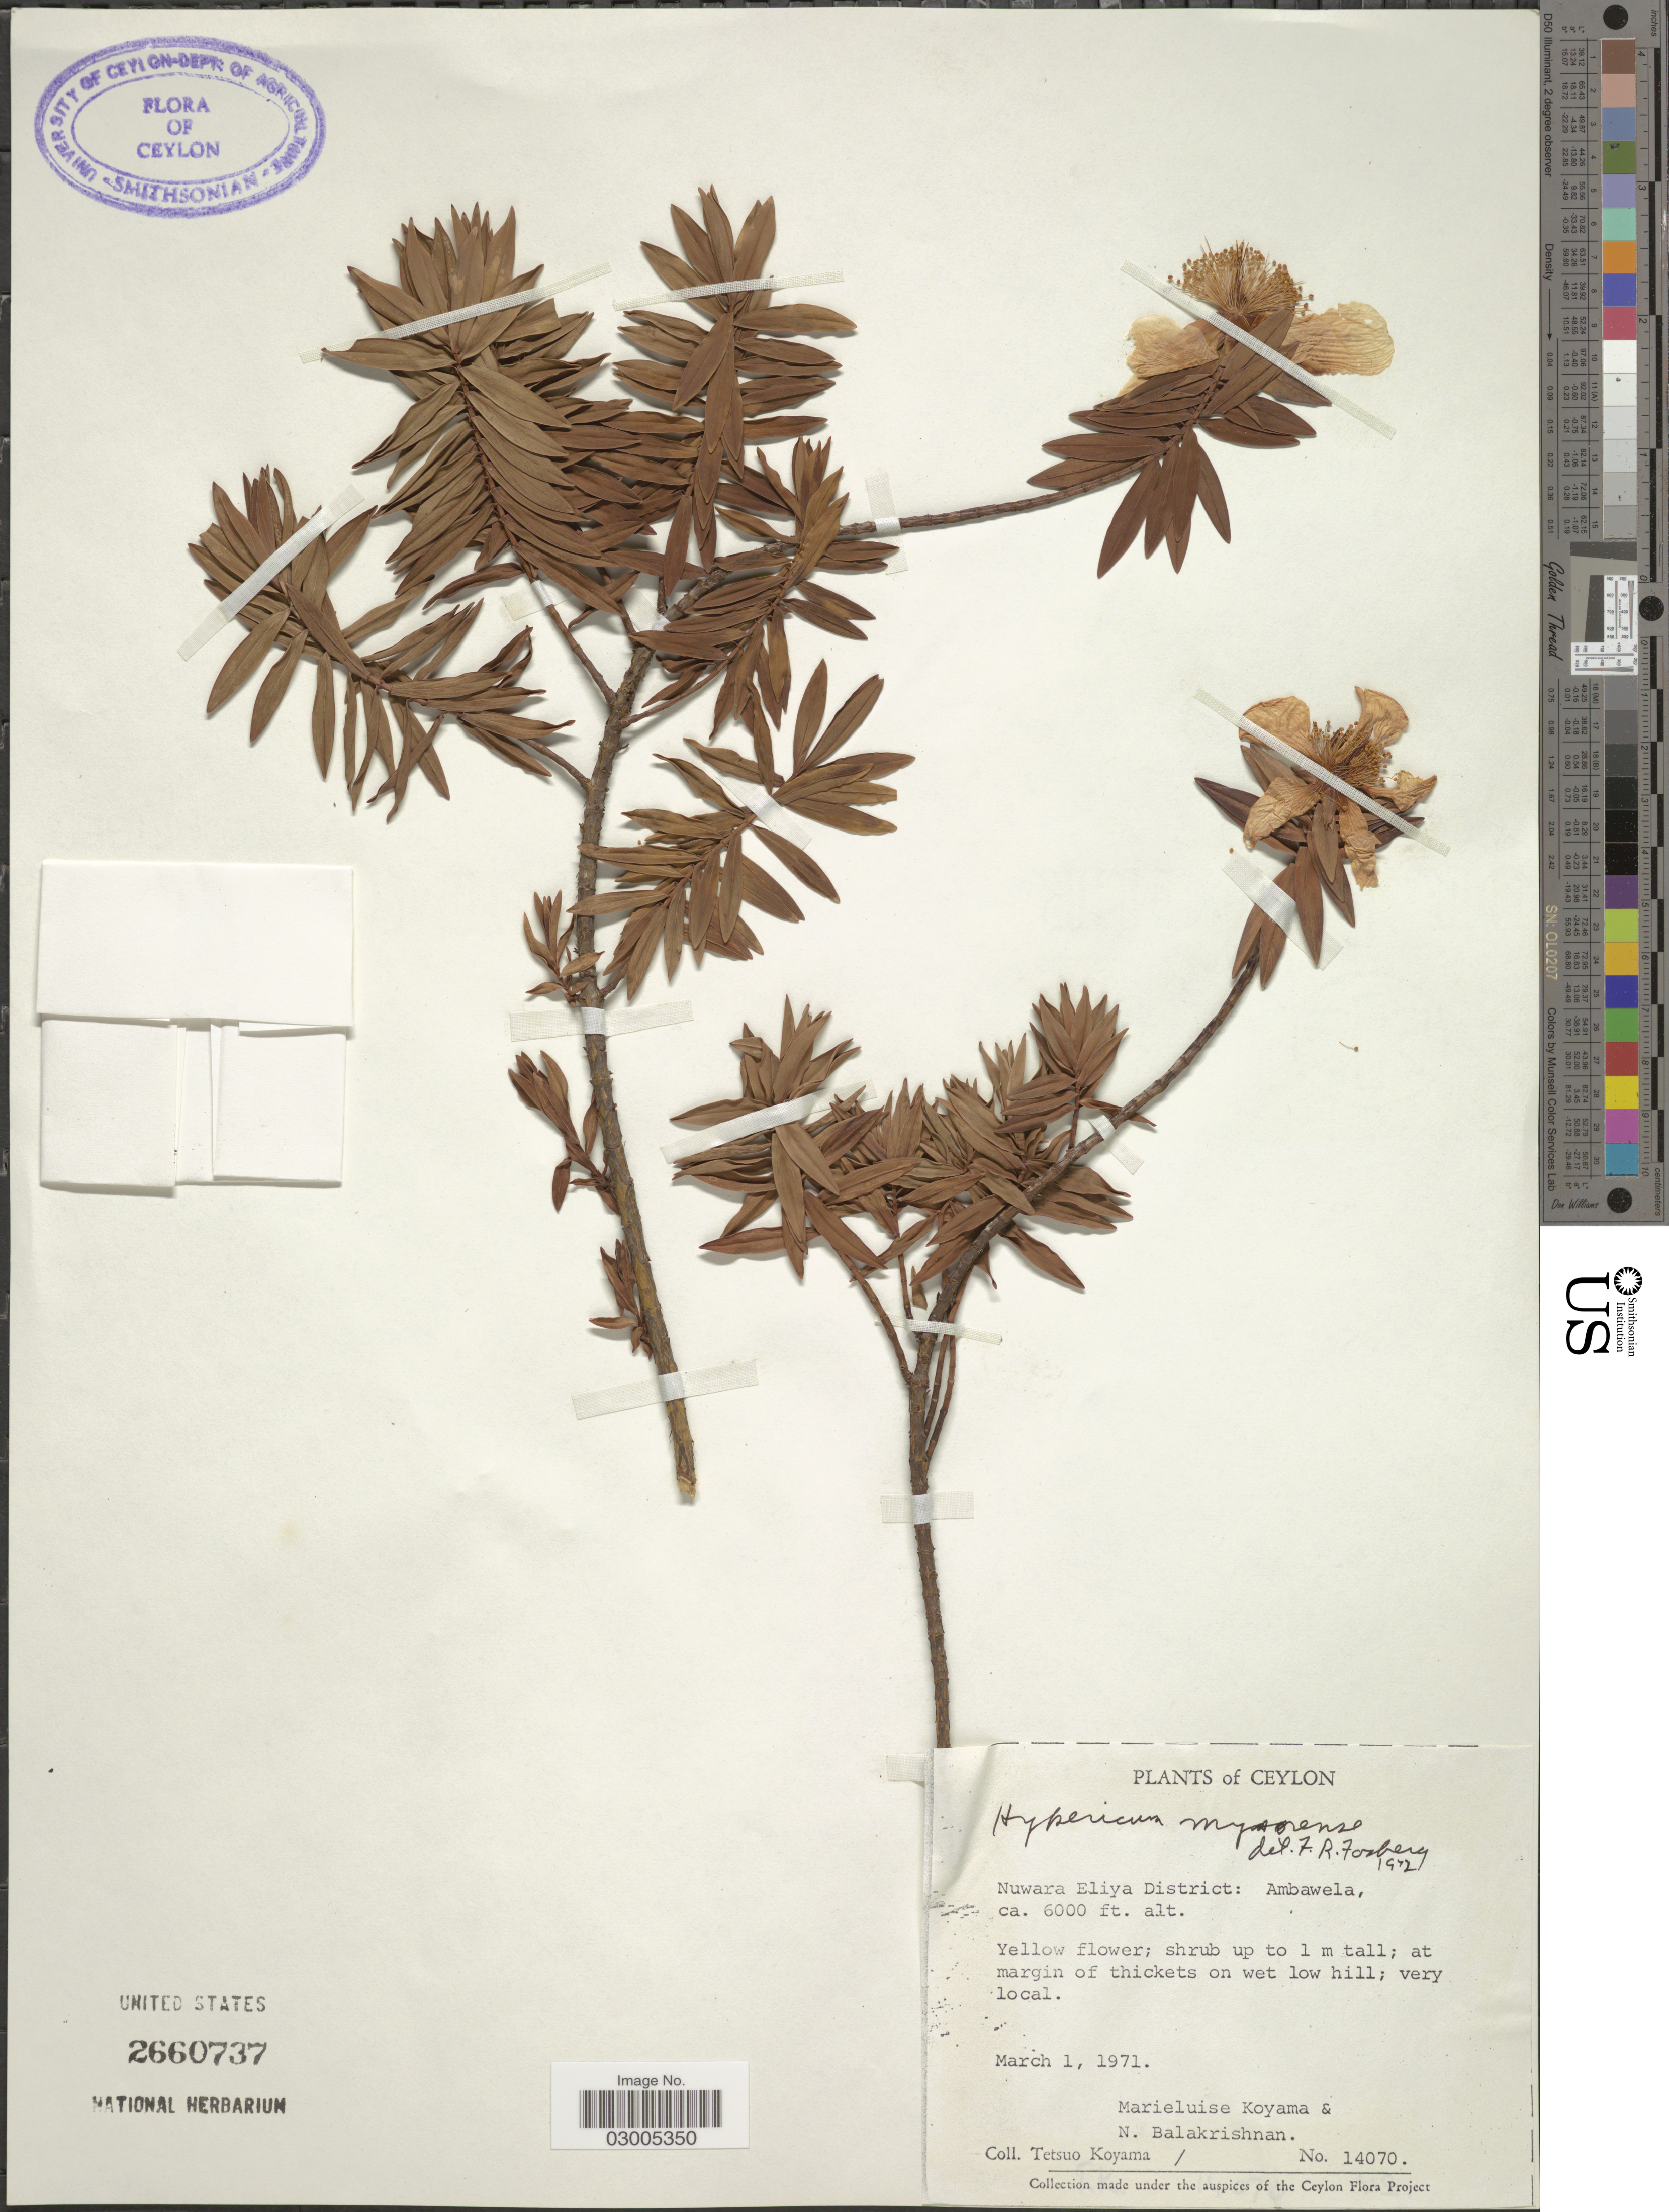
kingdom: Plantae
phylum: Tracheophyta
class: Magnoliopsida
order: Malpighiales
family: Hypericaceae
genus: Hypericum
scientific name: Hypericum mysorense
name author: F. Heyne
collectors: M. Koyama & N. Balakrishnan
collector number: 14070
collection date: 1971-03-01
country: Sri Lanka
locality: Nuwara Eliya District: Ambawela.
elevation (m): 1829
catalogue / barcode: US 2660737